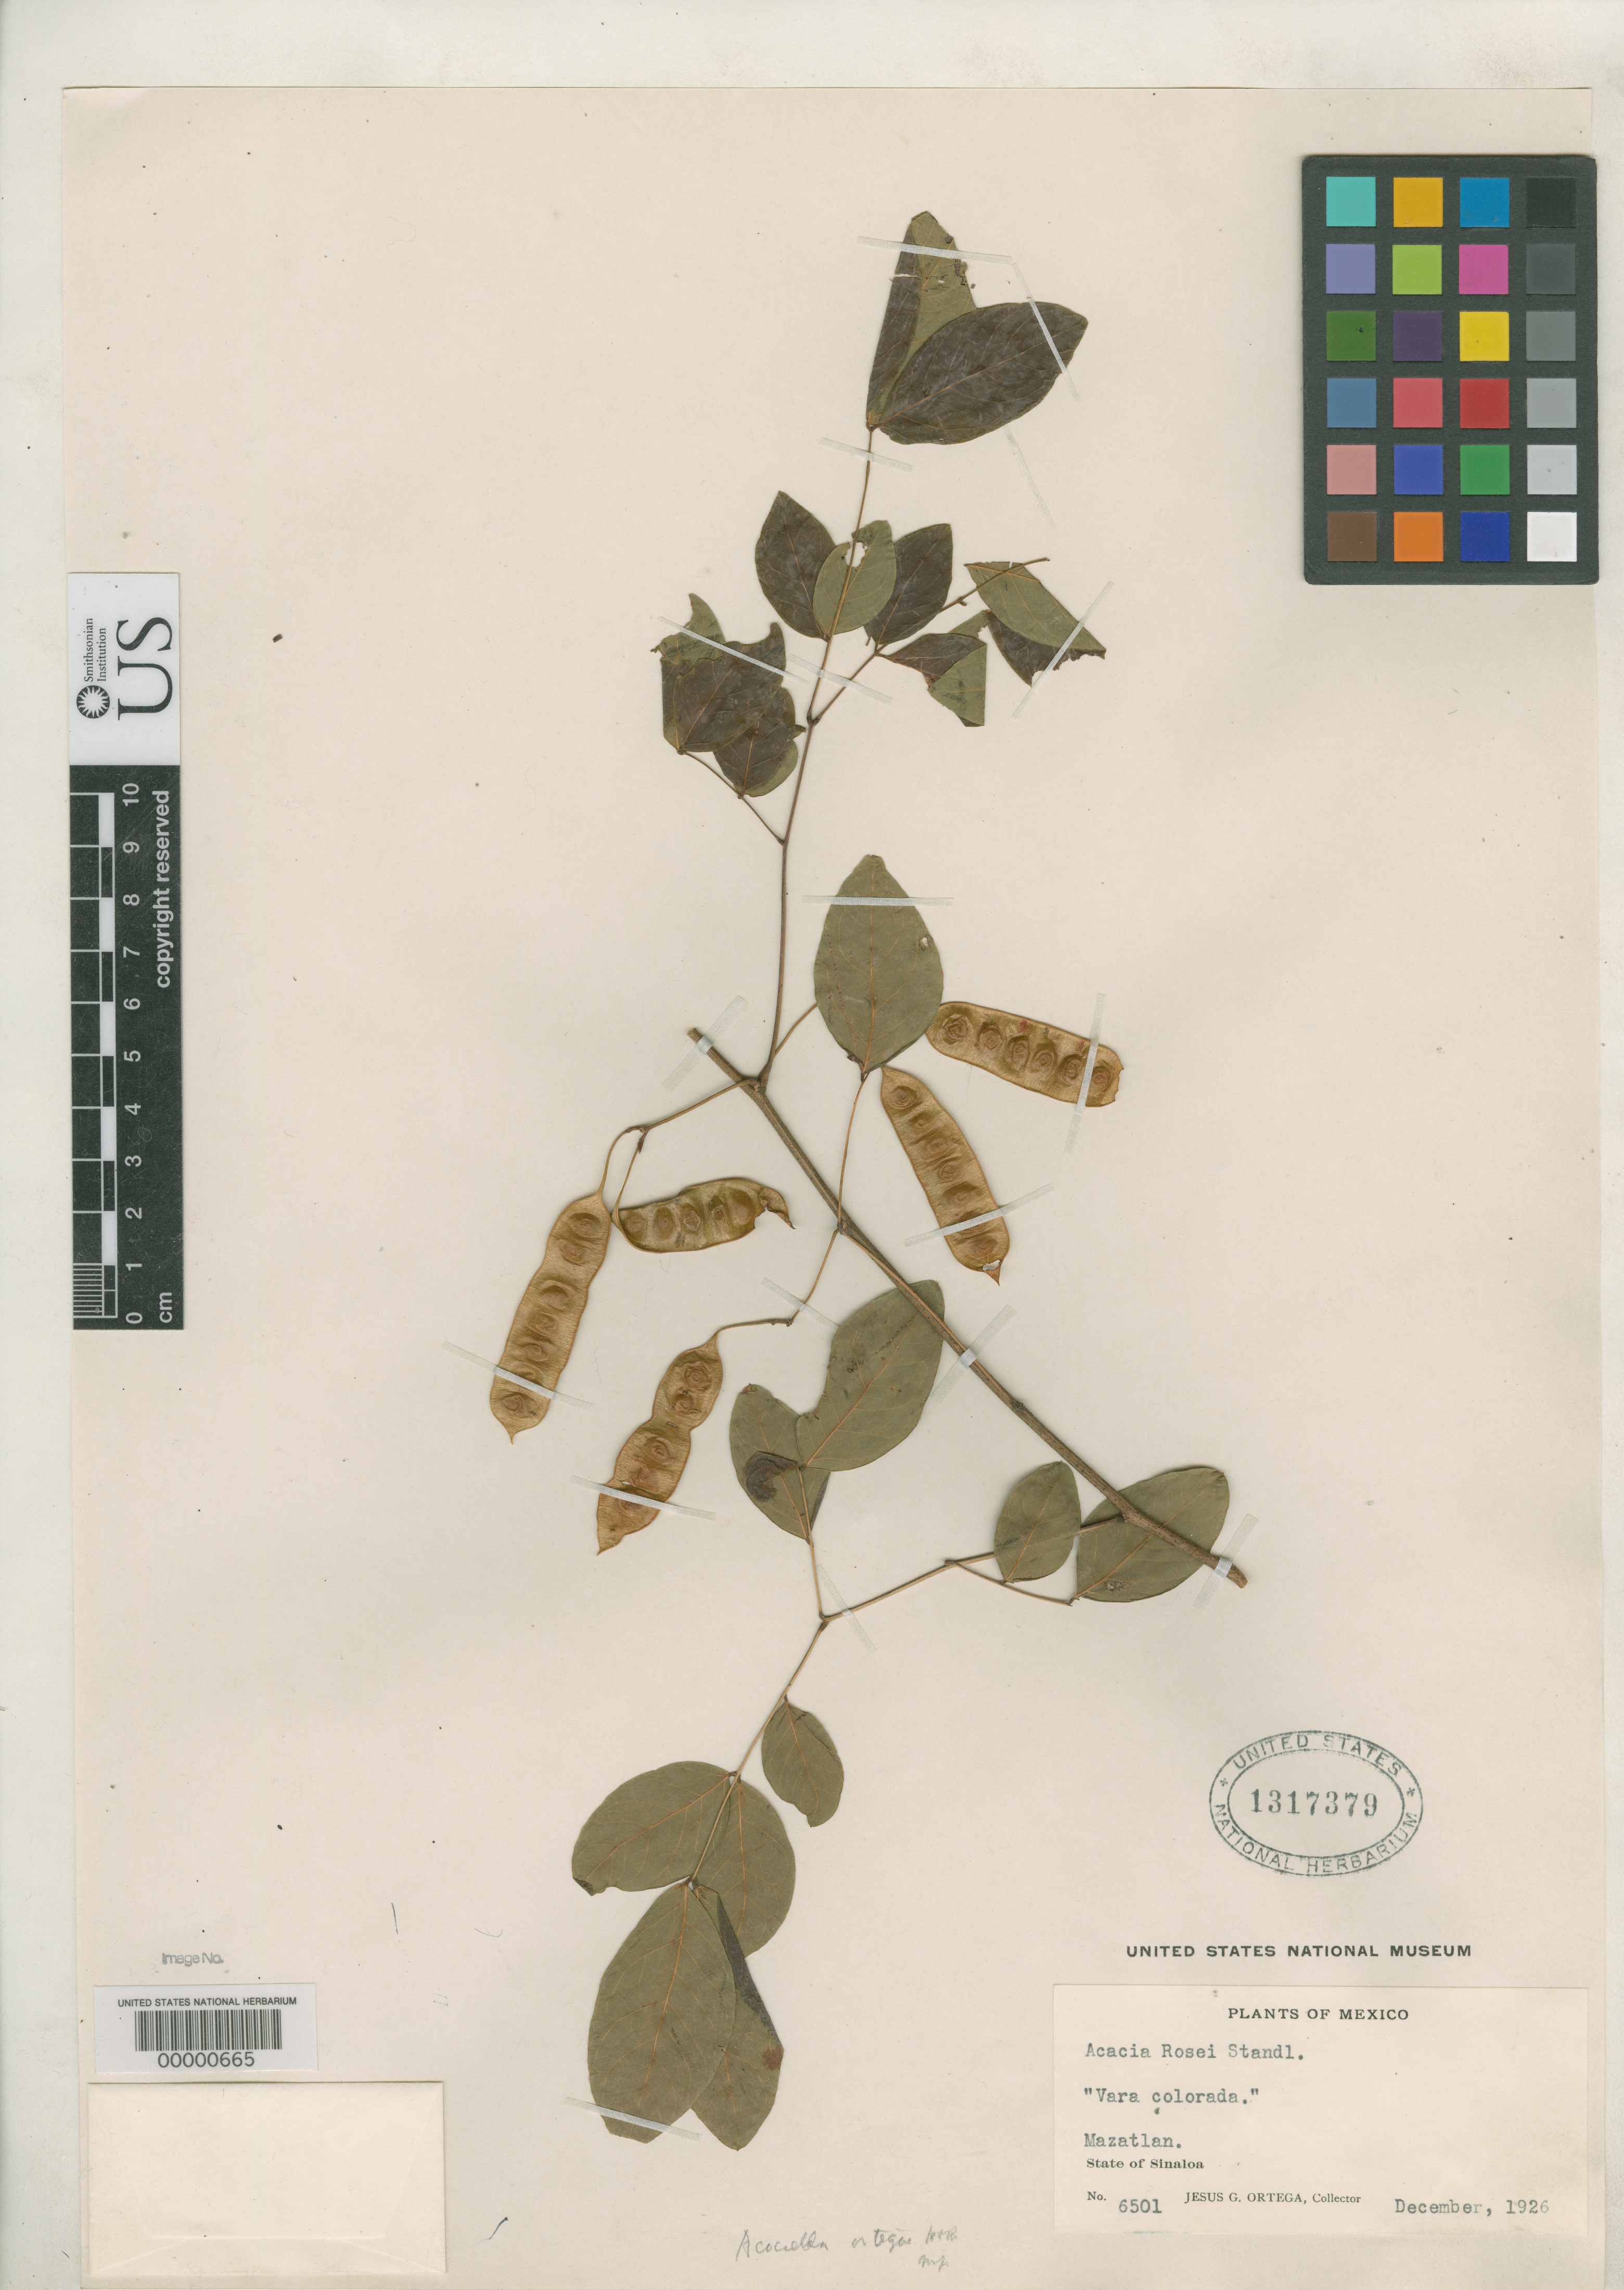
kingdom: Plantae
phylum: Tracheophyta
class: Magnoliopsida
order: Fabales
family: Fabaceae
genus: Acaciella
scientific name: Acaciella ortegae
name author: Britton & Rose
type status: Holotype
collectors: J. Ortega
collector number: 6501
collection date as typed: Dec 1926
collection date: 1926-12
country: Mexico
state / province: Sinaloa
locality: Mazatlan.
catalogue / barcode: US 1317379